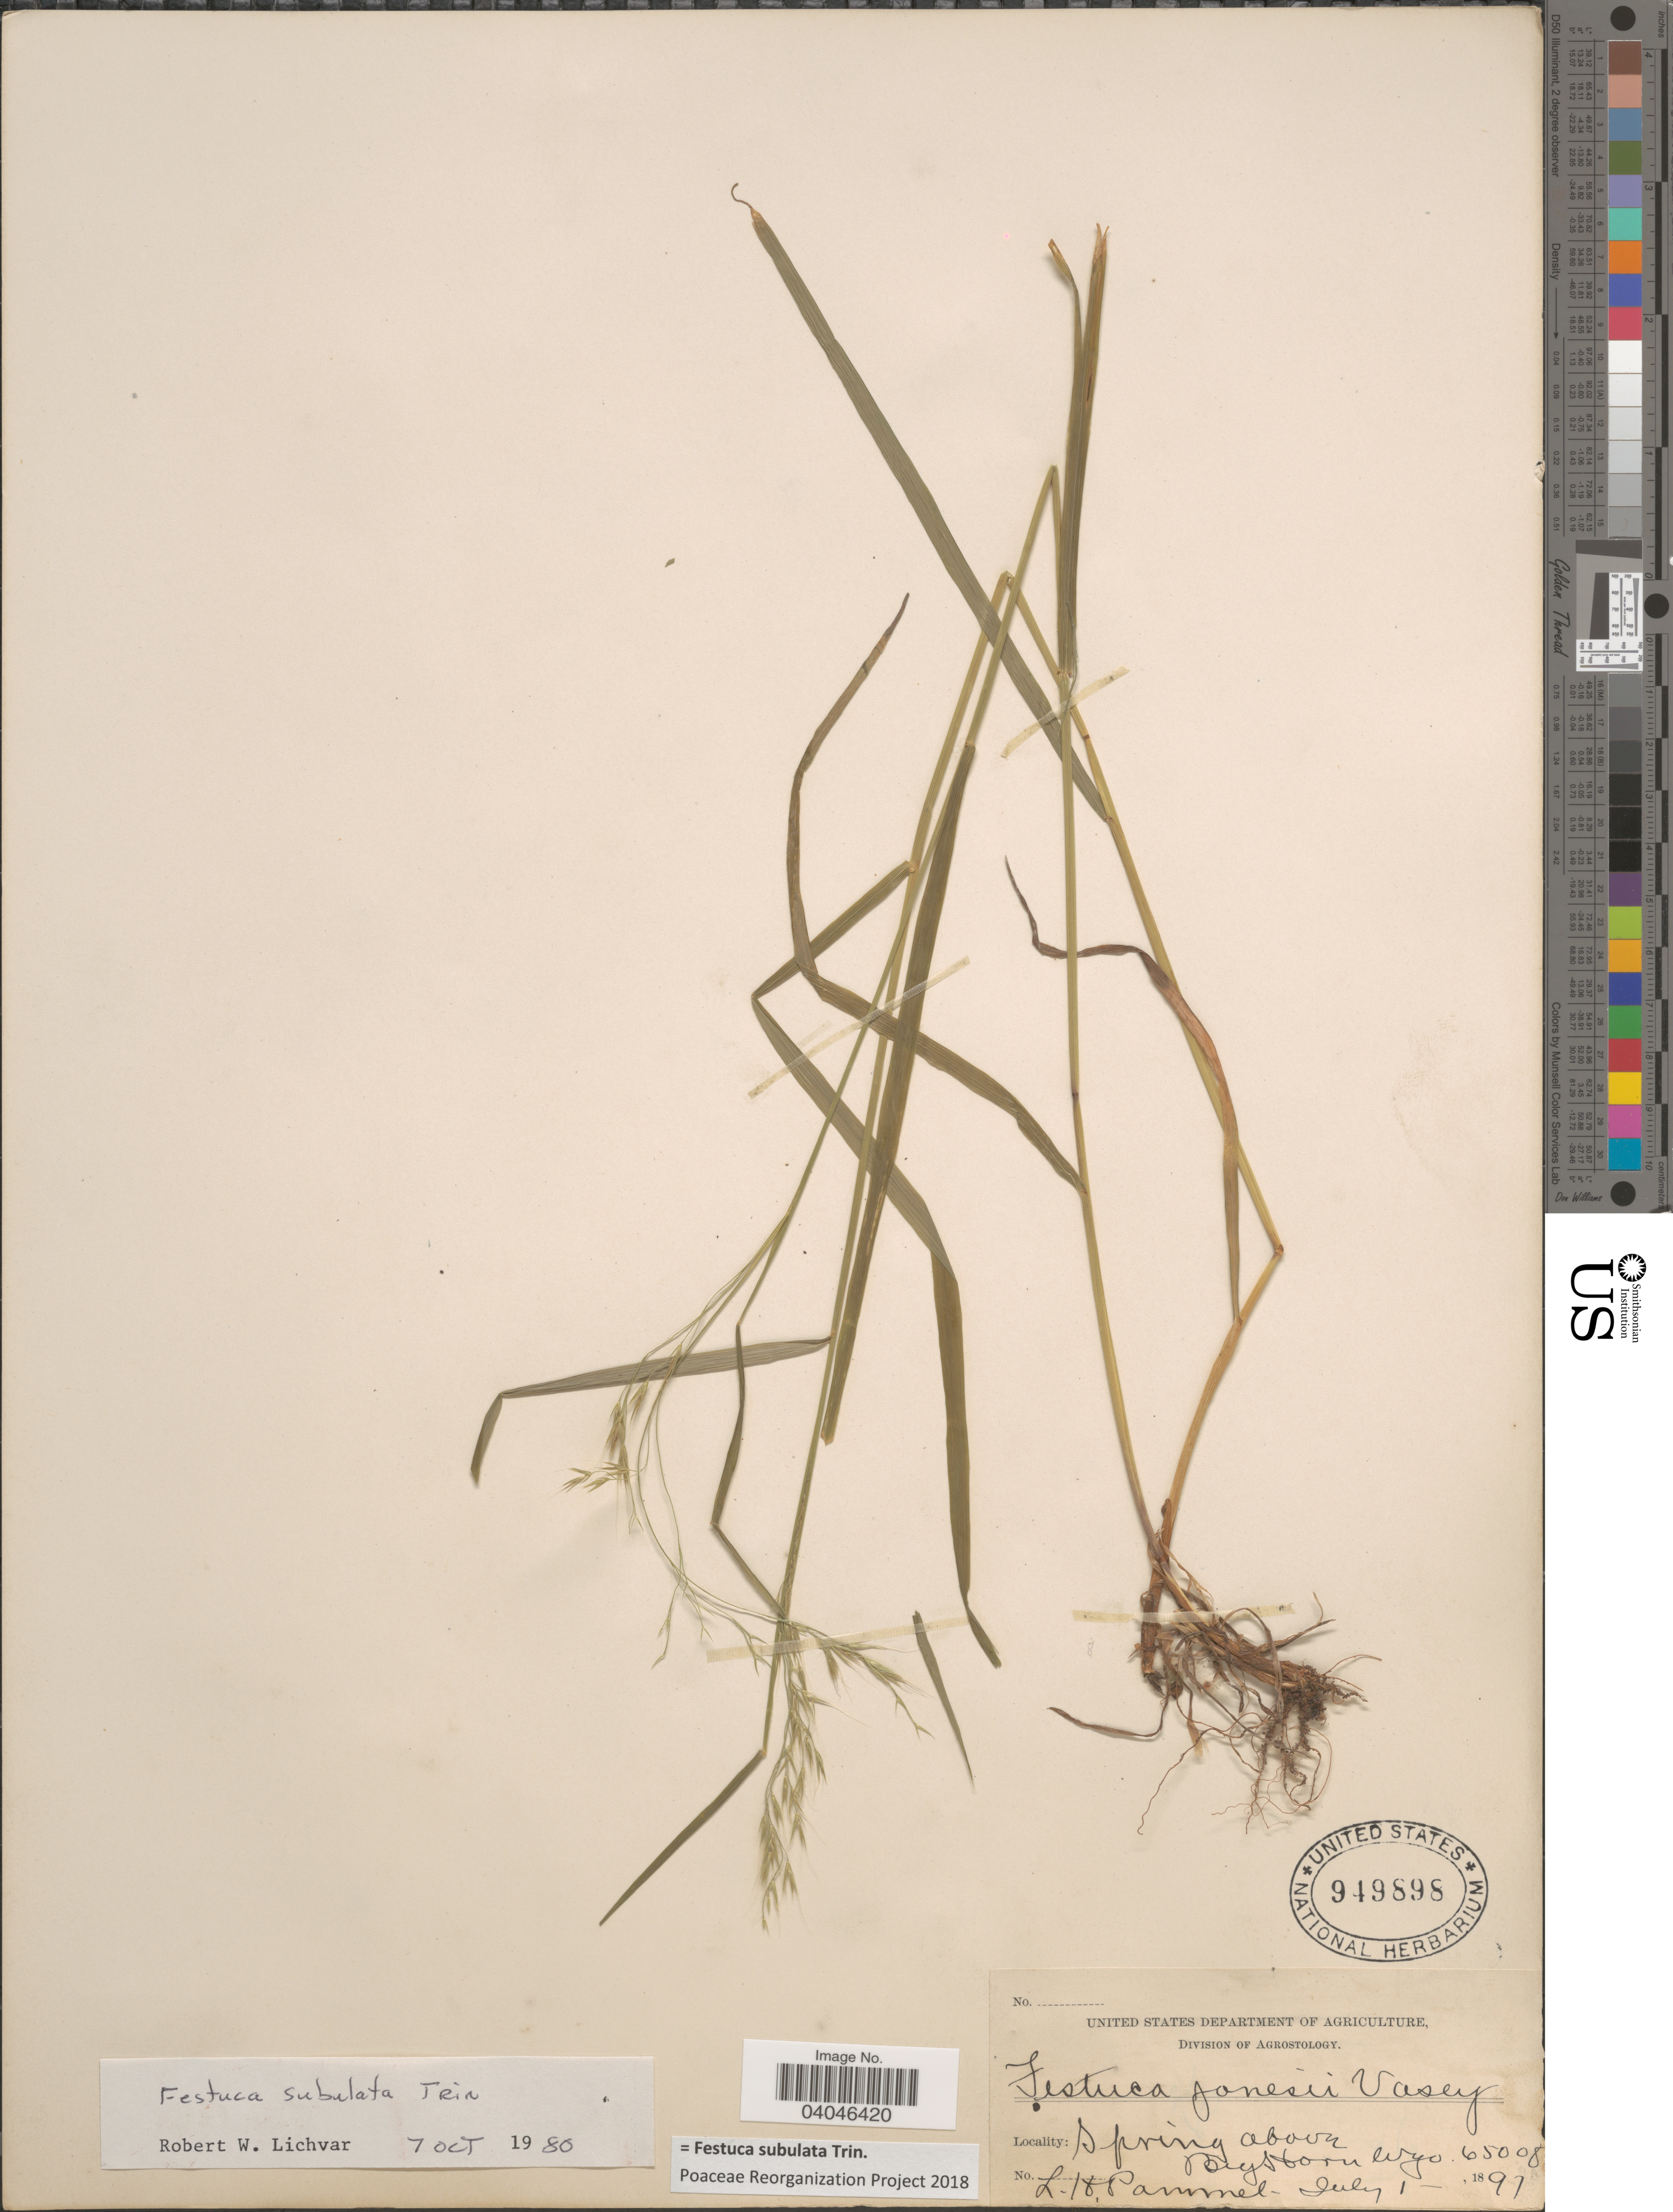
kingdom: Plantae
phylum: Tracheophyta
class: Liliopsida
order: Poales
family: Poaceae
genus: Festuca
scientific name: Festuca subulata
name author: Trin.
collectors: L. Pammel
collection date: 1897-07-01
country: United States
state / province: Wyoming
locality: Spring above. Big Horn.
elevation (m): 1981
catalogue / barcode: US 949898